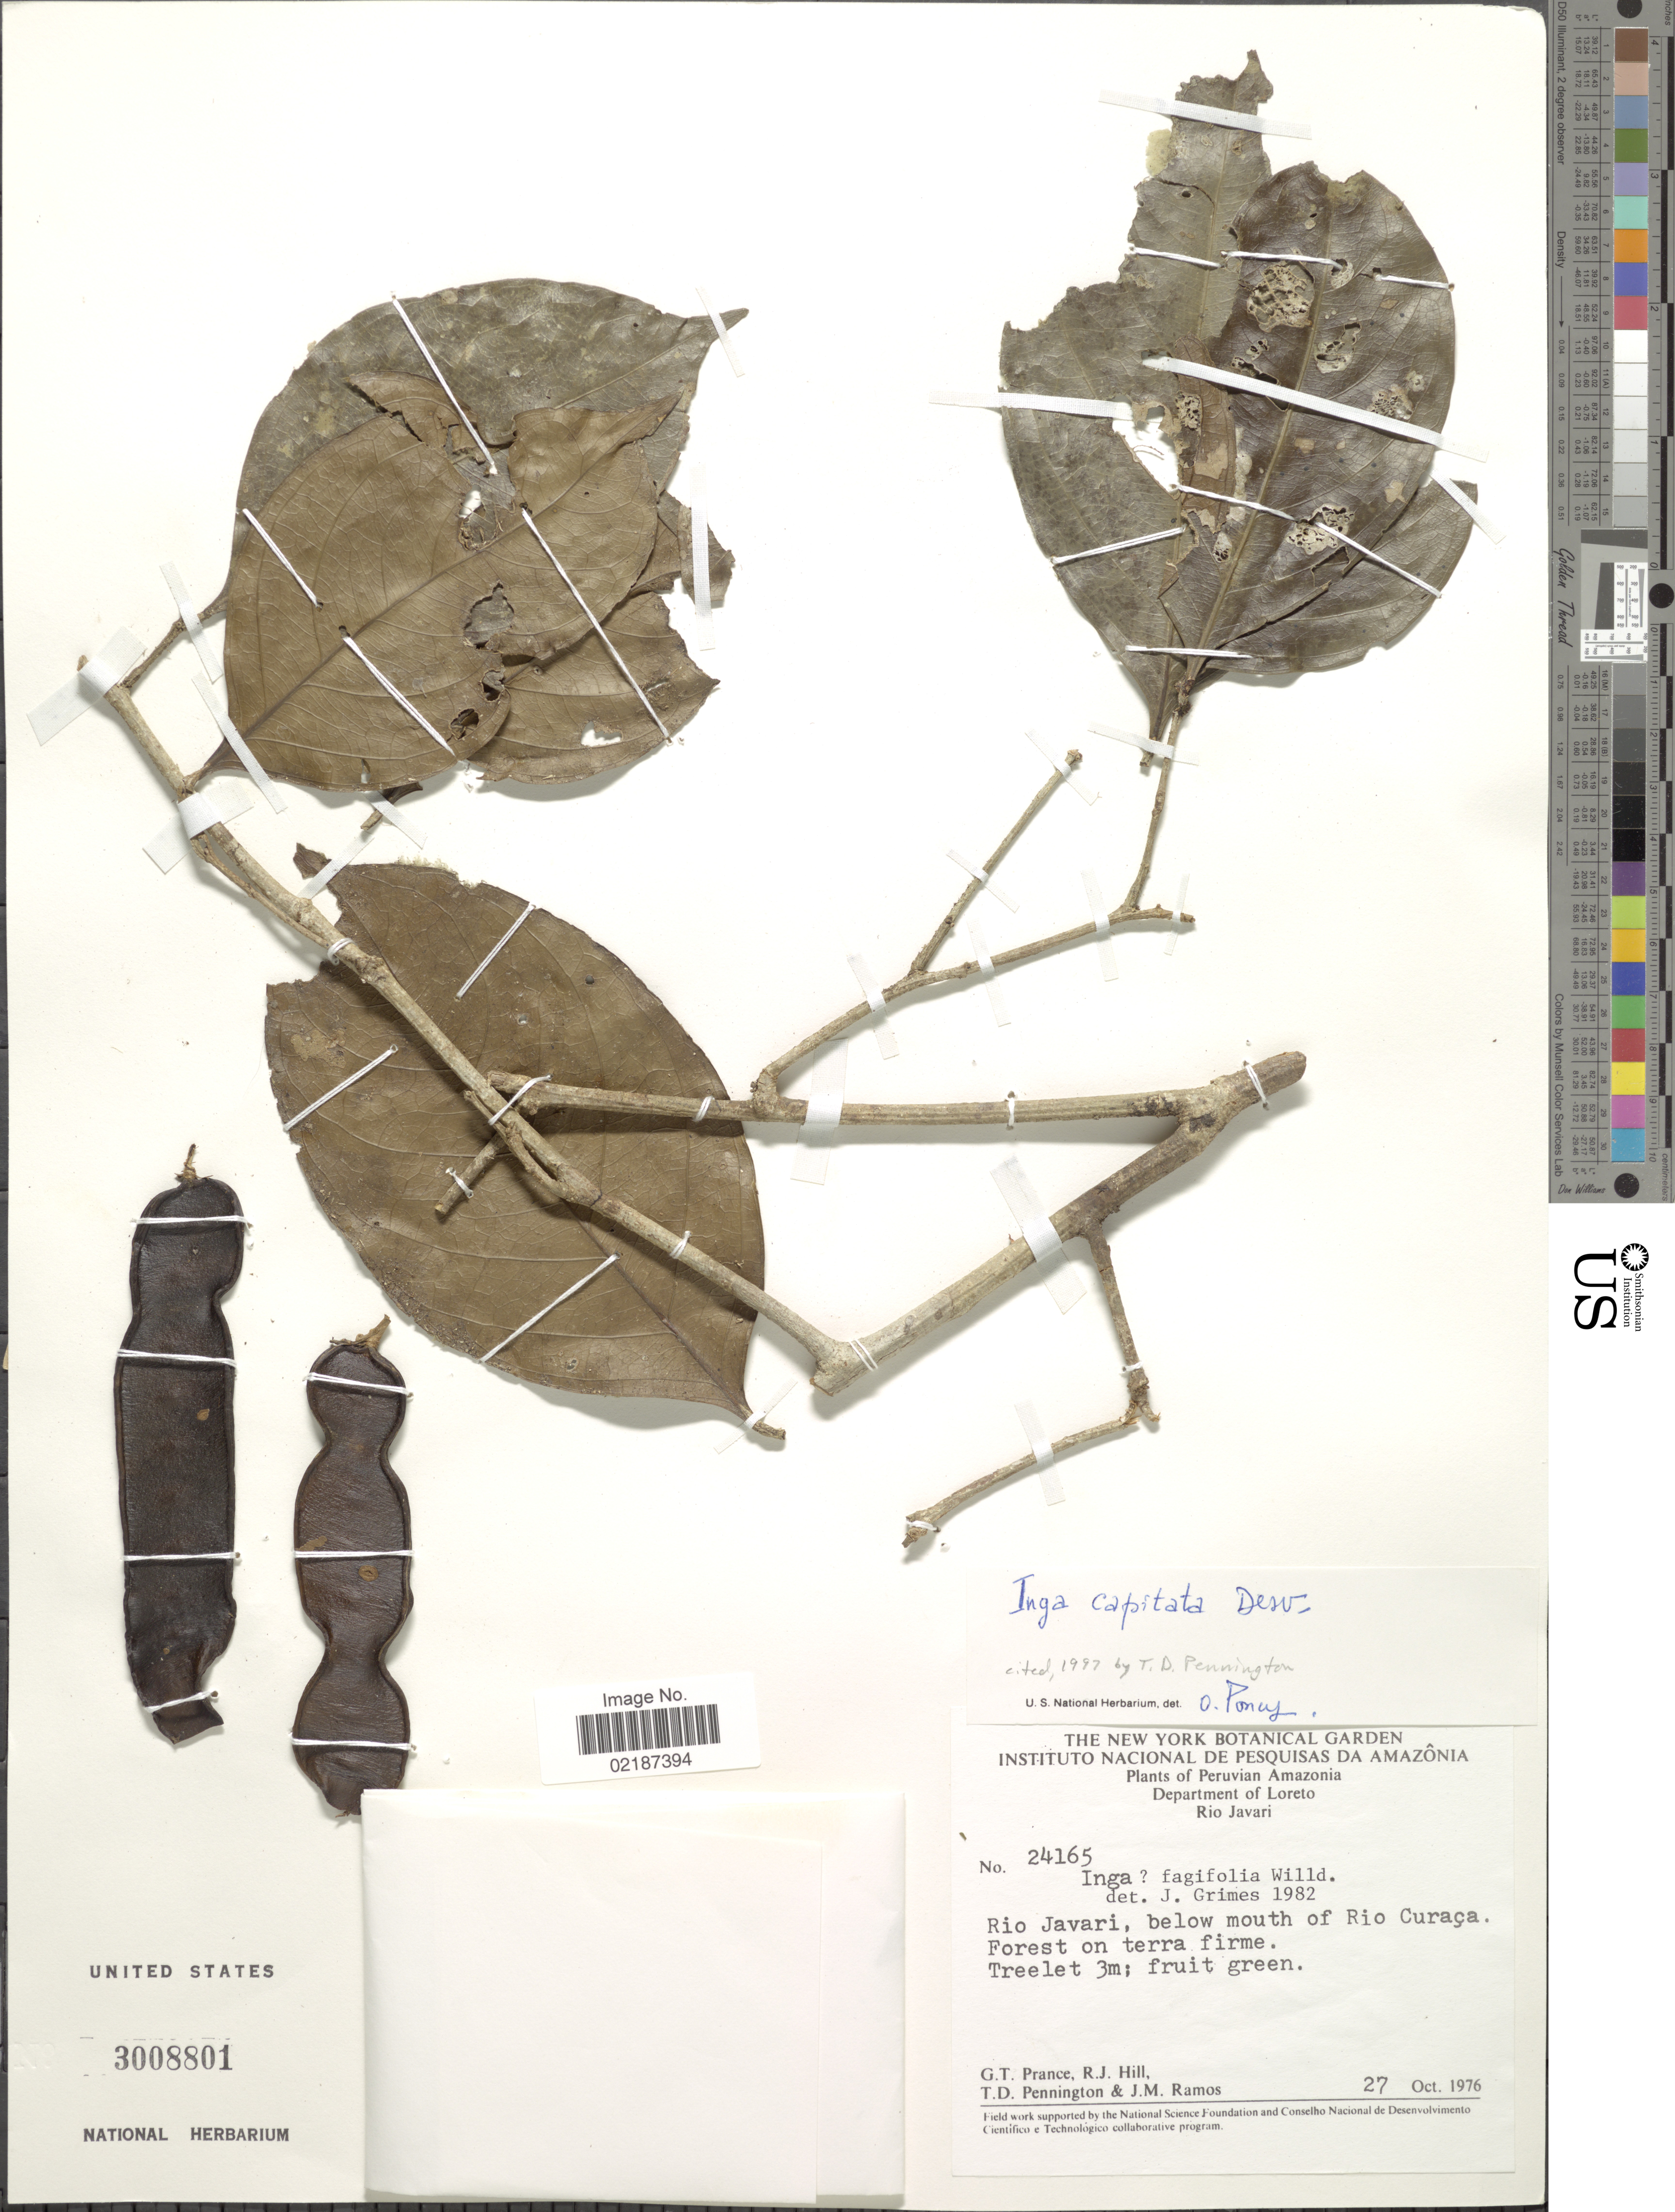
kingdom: Plantae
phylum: Tracheophyta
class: Magnoliopsida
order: Fabales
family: Fabaceae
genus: Inga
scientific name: Inga capitata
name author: Desv.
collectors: G. T. Prance, R. J. Hill, T. D. Pennington & J. M. Ramos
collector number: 24165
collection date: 1976-10-27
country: Peru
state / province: Loreto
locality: Amazonia, Rio Javari, below mouth of Rio Curaça, forest on terra firme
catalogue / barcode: US 3008801